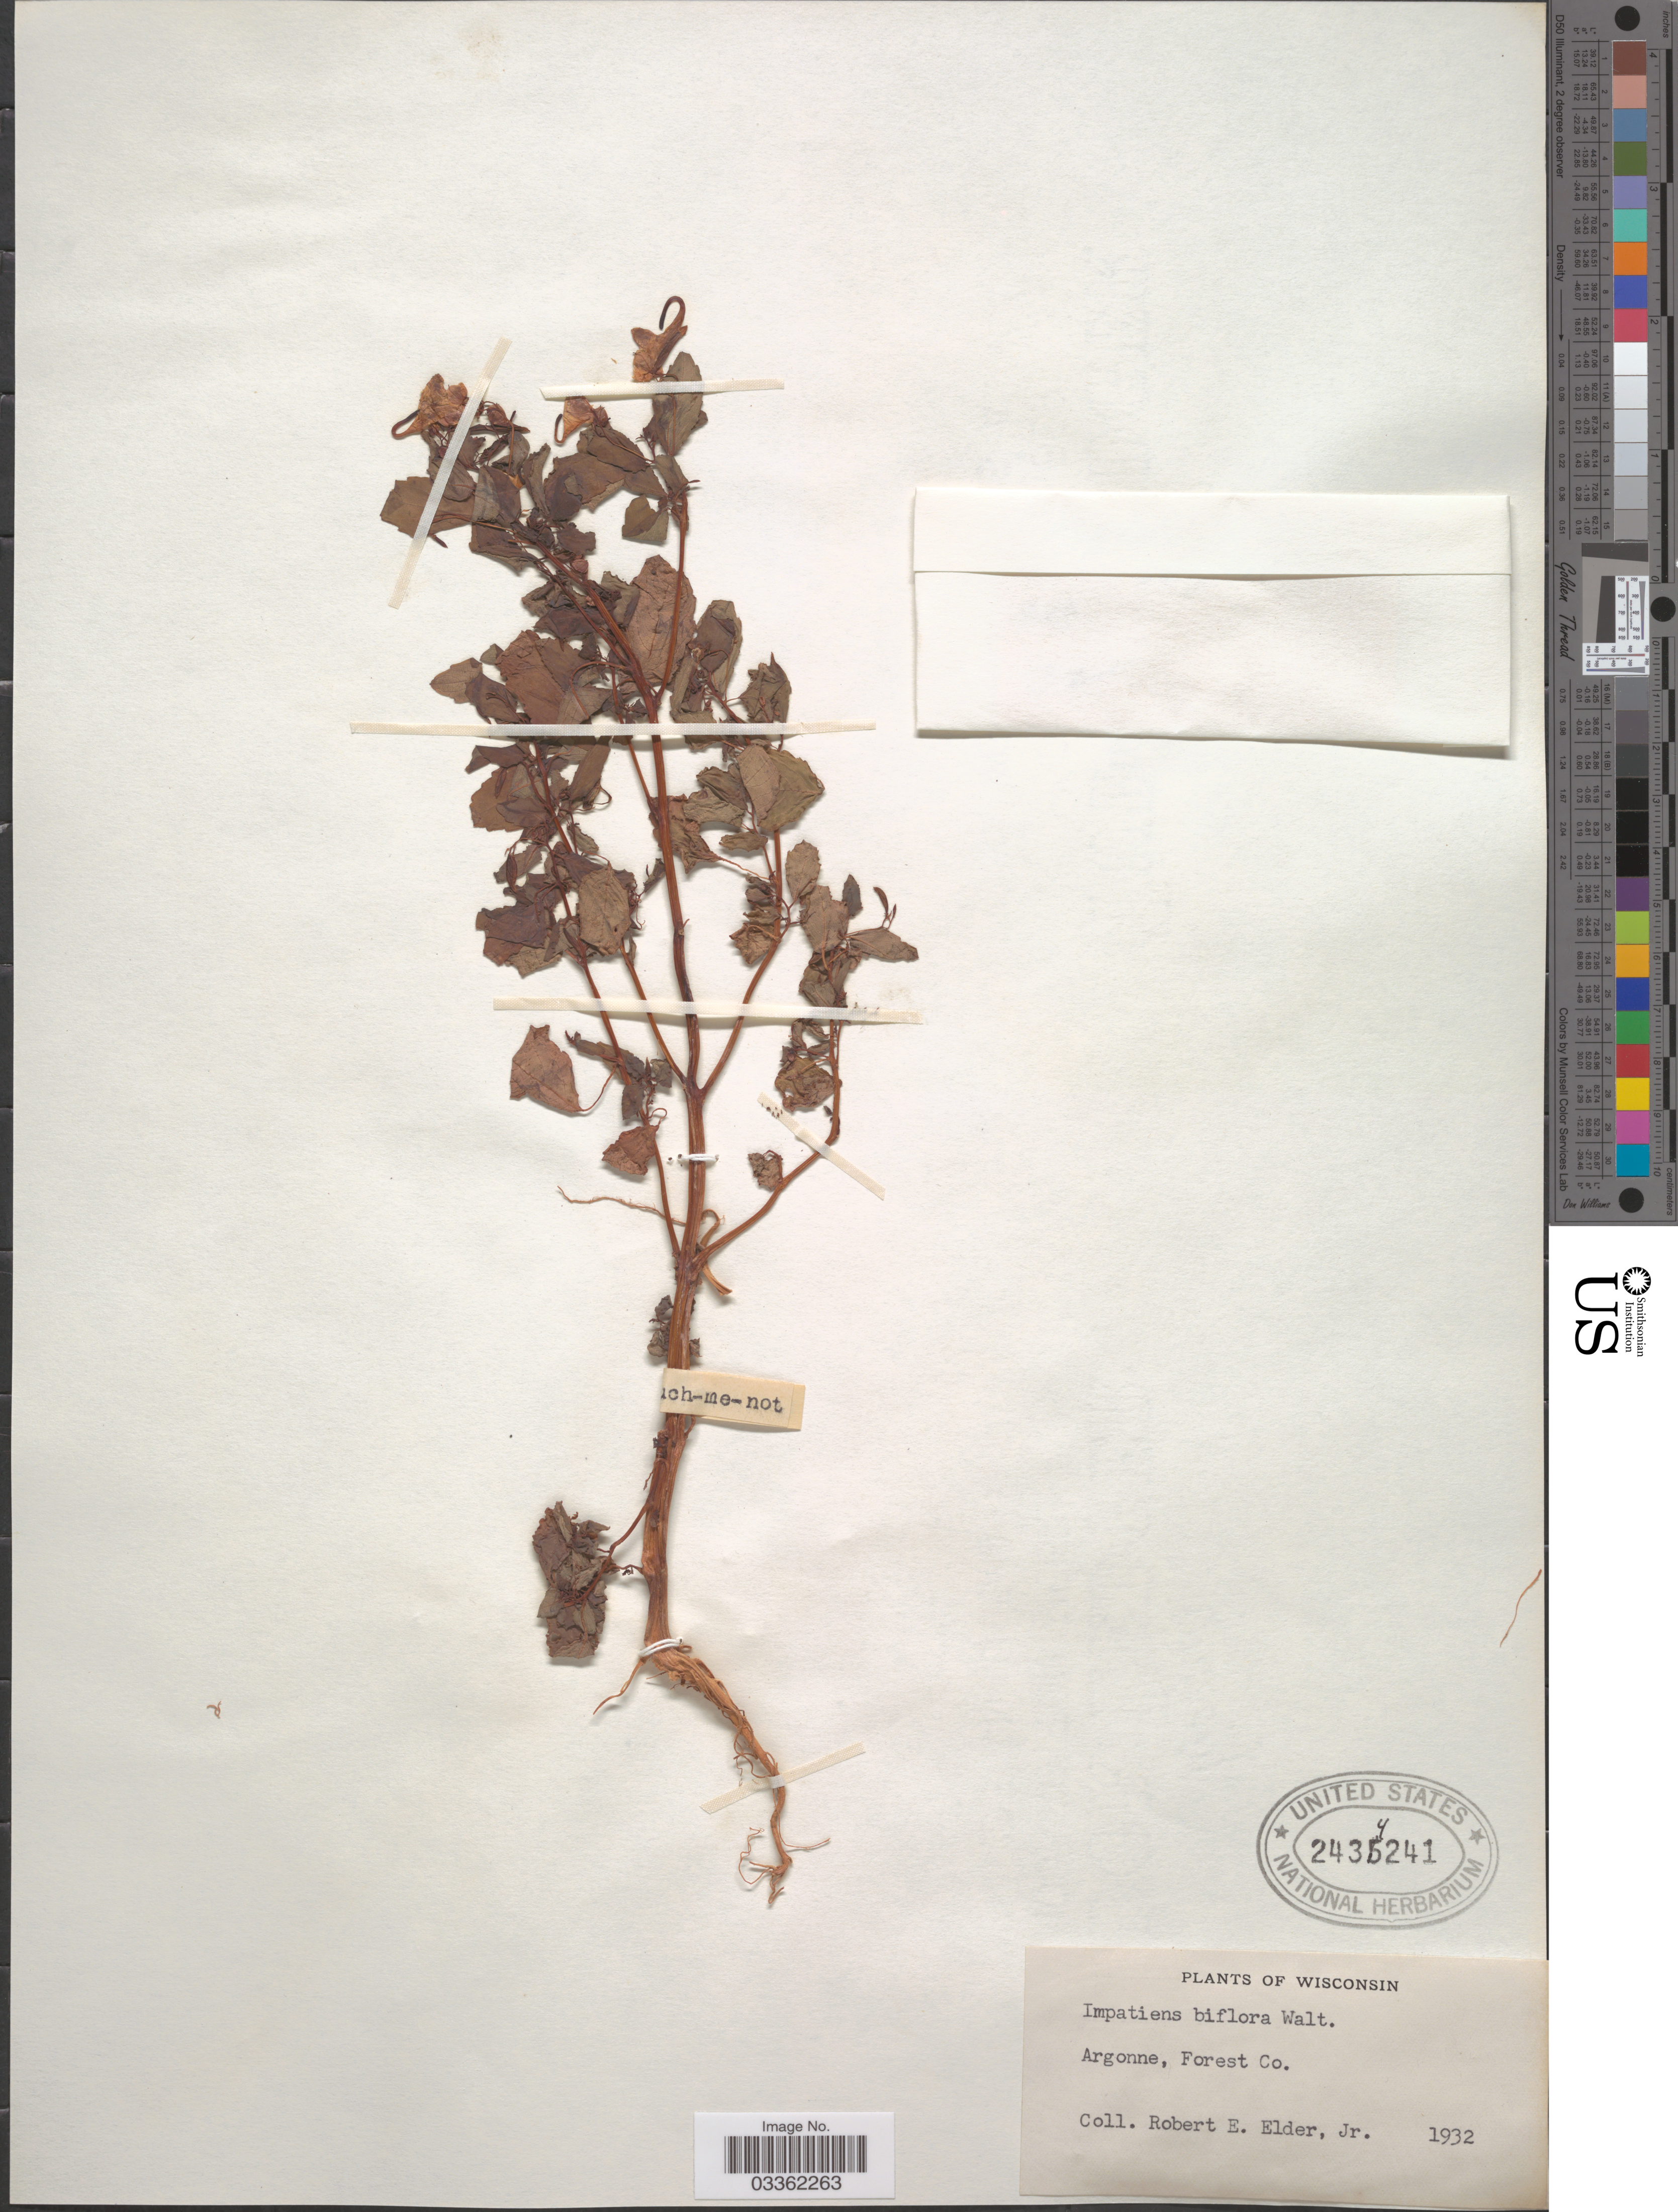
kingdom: Plantae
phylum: Tracheophyta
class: Magnoliopsida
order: Ericales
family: Balsaminaceae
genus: Impatiens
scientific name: Impatiens capensis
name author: Meerb.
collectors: R. E. Elder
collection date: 1932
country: United States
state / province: Wisconsin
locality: Argonne, Forest Co.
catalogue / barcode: US 2434241